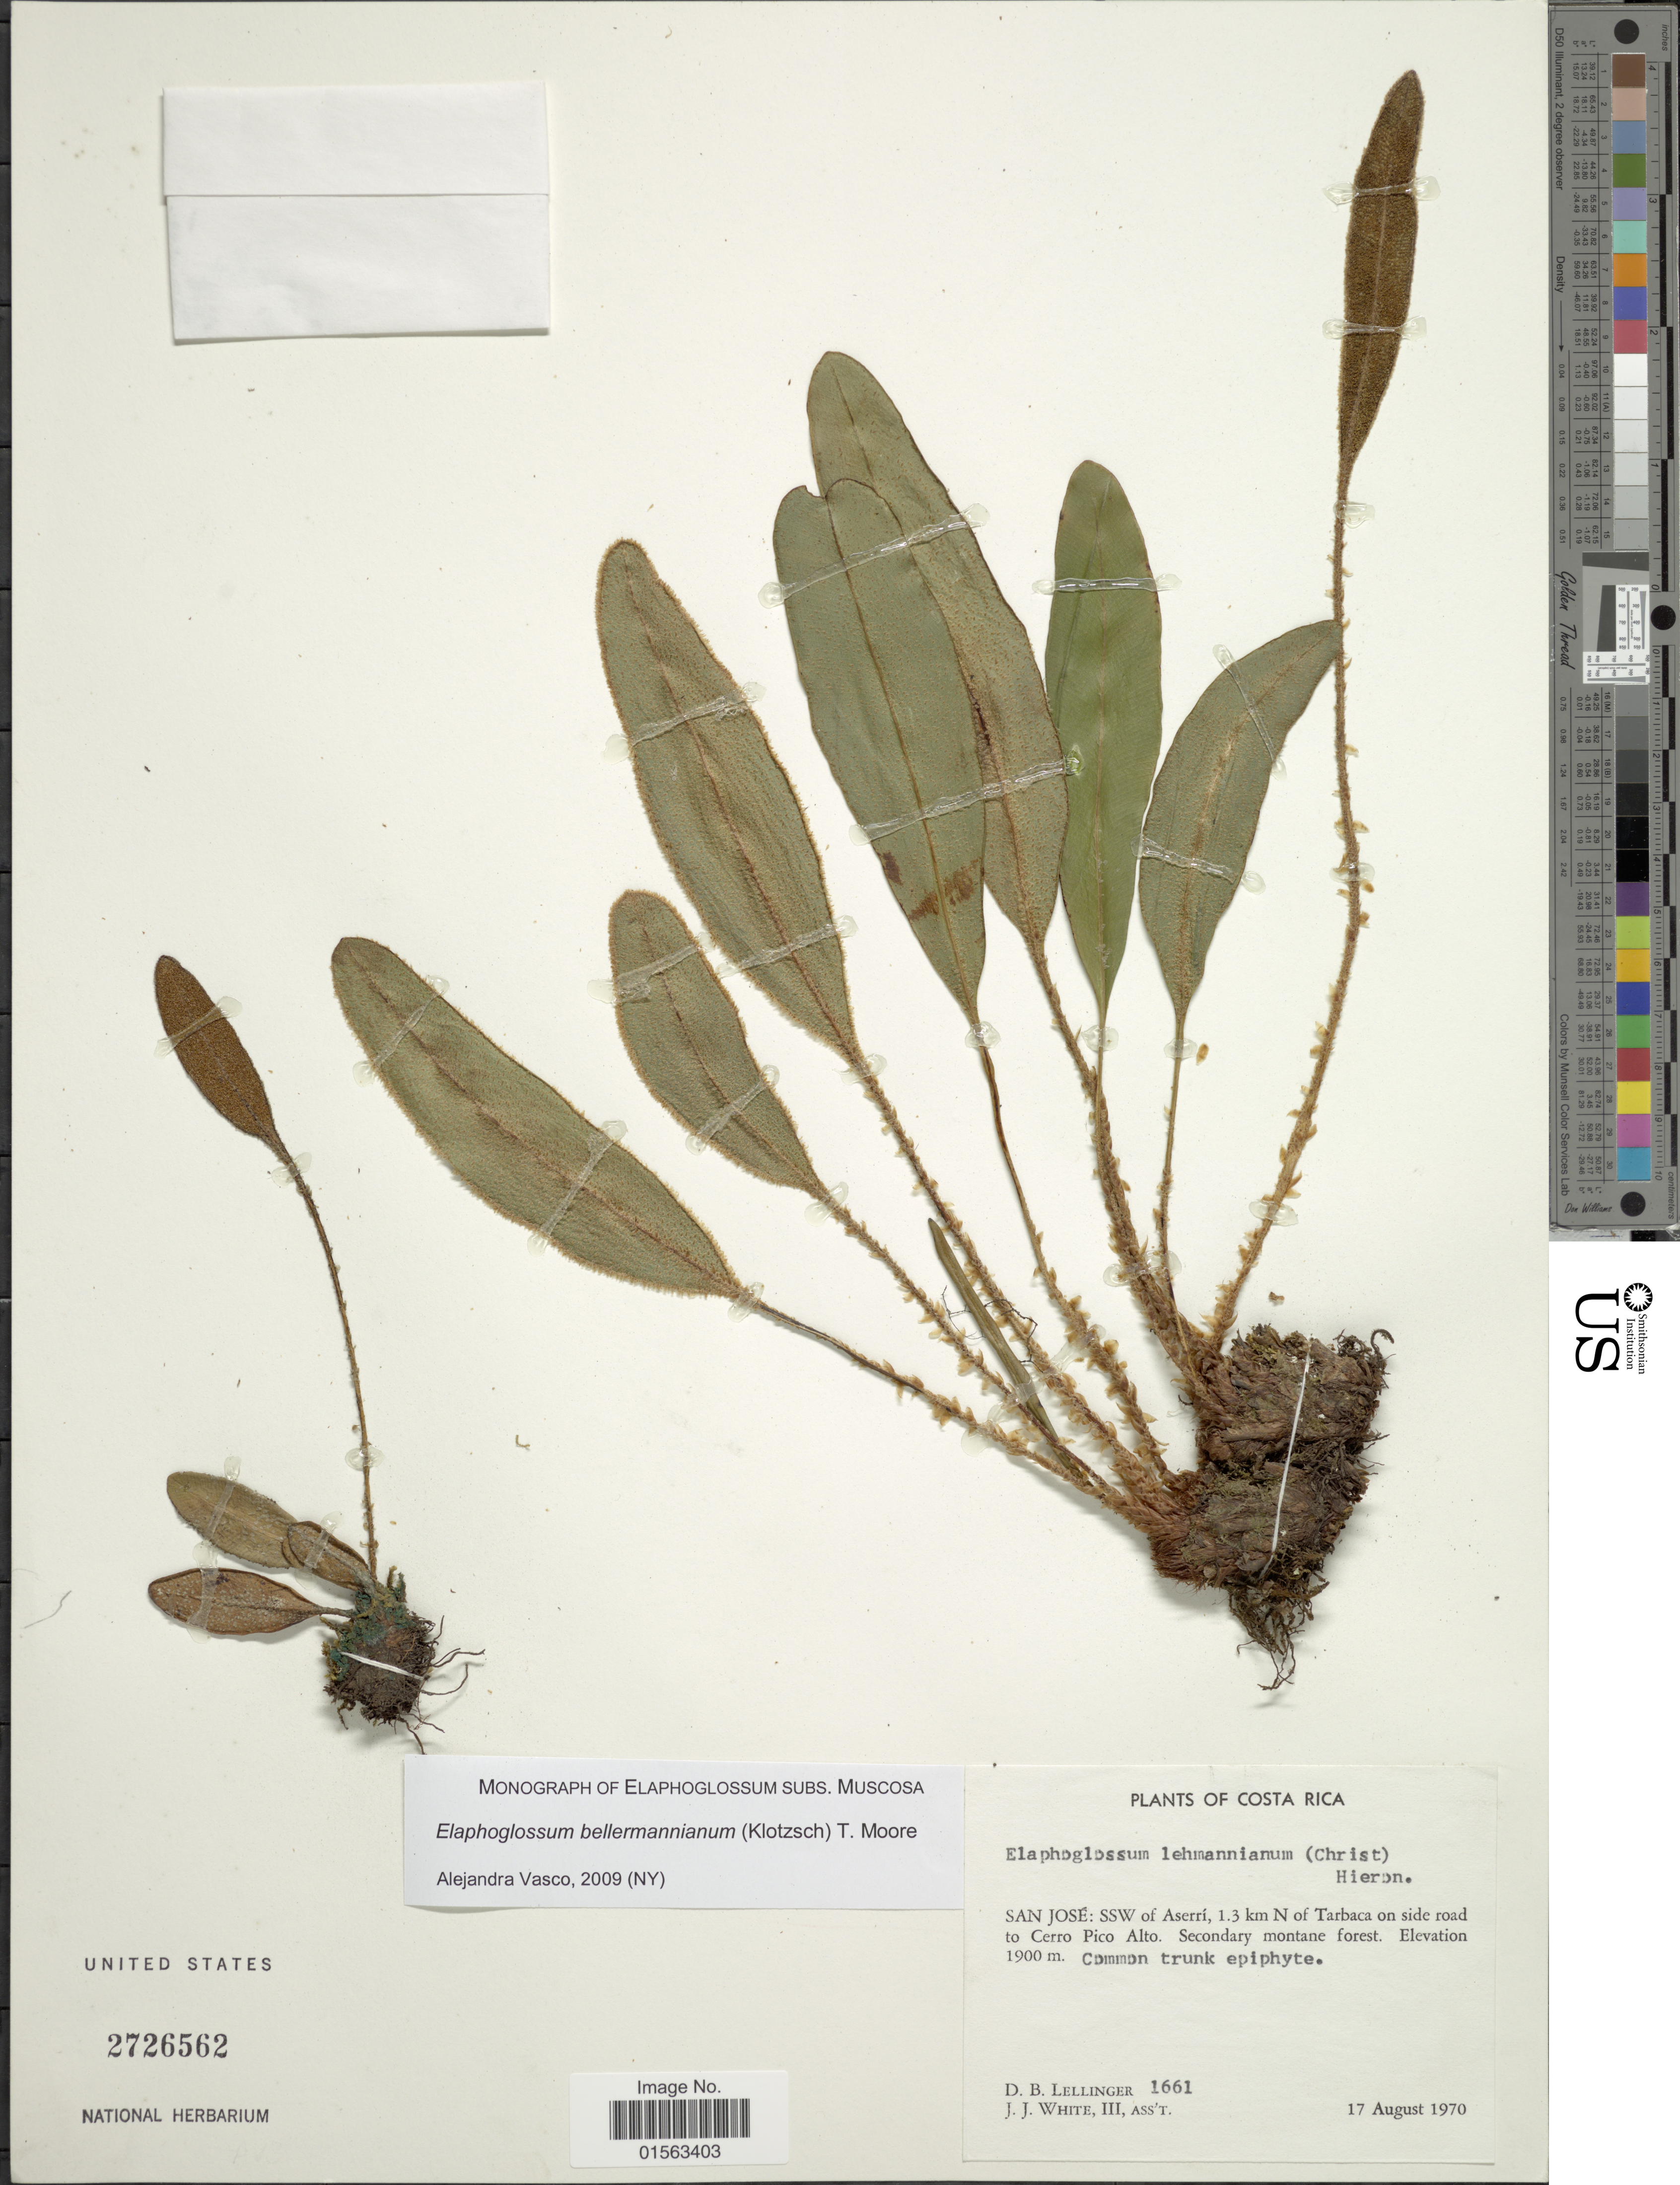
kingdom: Plantae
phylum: Tracheophyta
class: Polypodiopsida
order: Polypodiales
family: Dryopteridaceae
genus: Elaphoglossum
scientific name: Elaphoglossum bellermannianum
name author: (Klotzsch) T. Moore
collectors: D. B. Lellinger & J. J. White III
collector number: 1661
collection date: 1970-08-17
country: Costa Rica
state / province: San José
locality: San Jose: SSW of Aseri, 1.3 km N of Tarbaca on side road to Cerro Pico Alto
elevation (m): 1900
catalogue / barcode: US 2726562